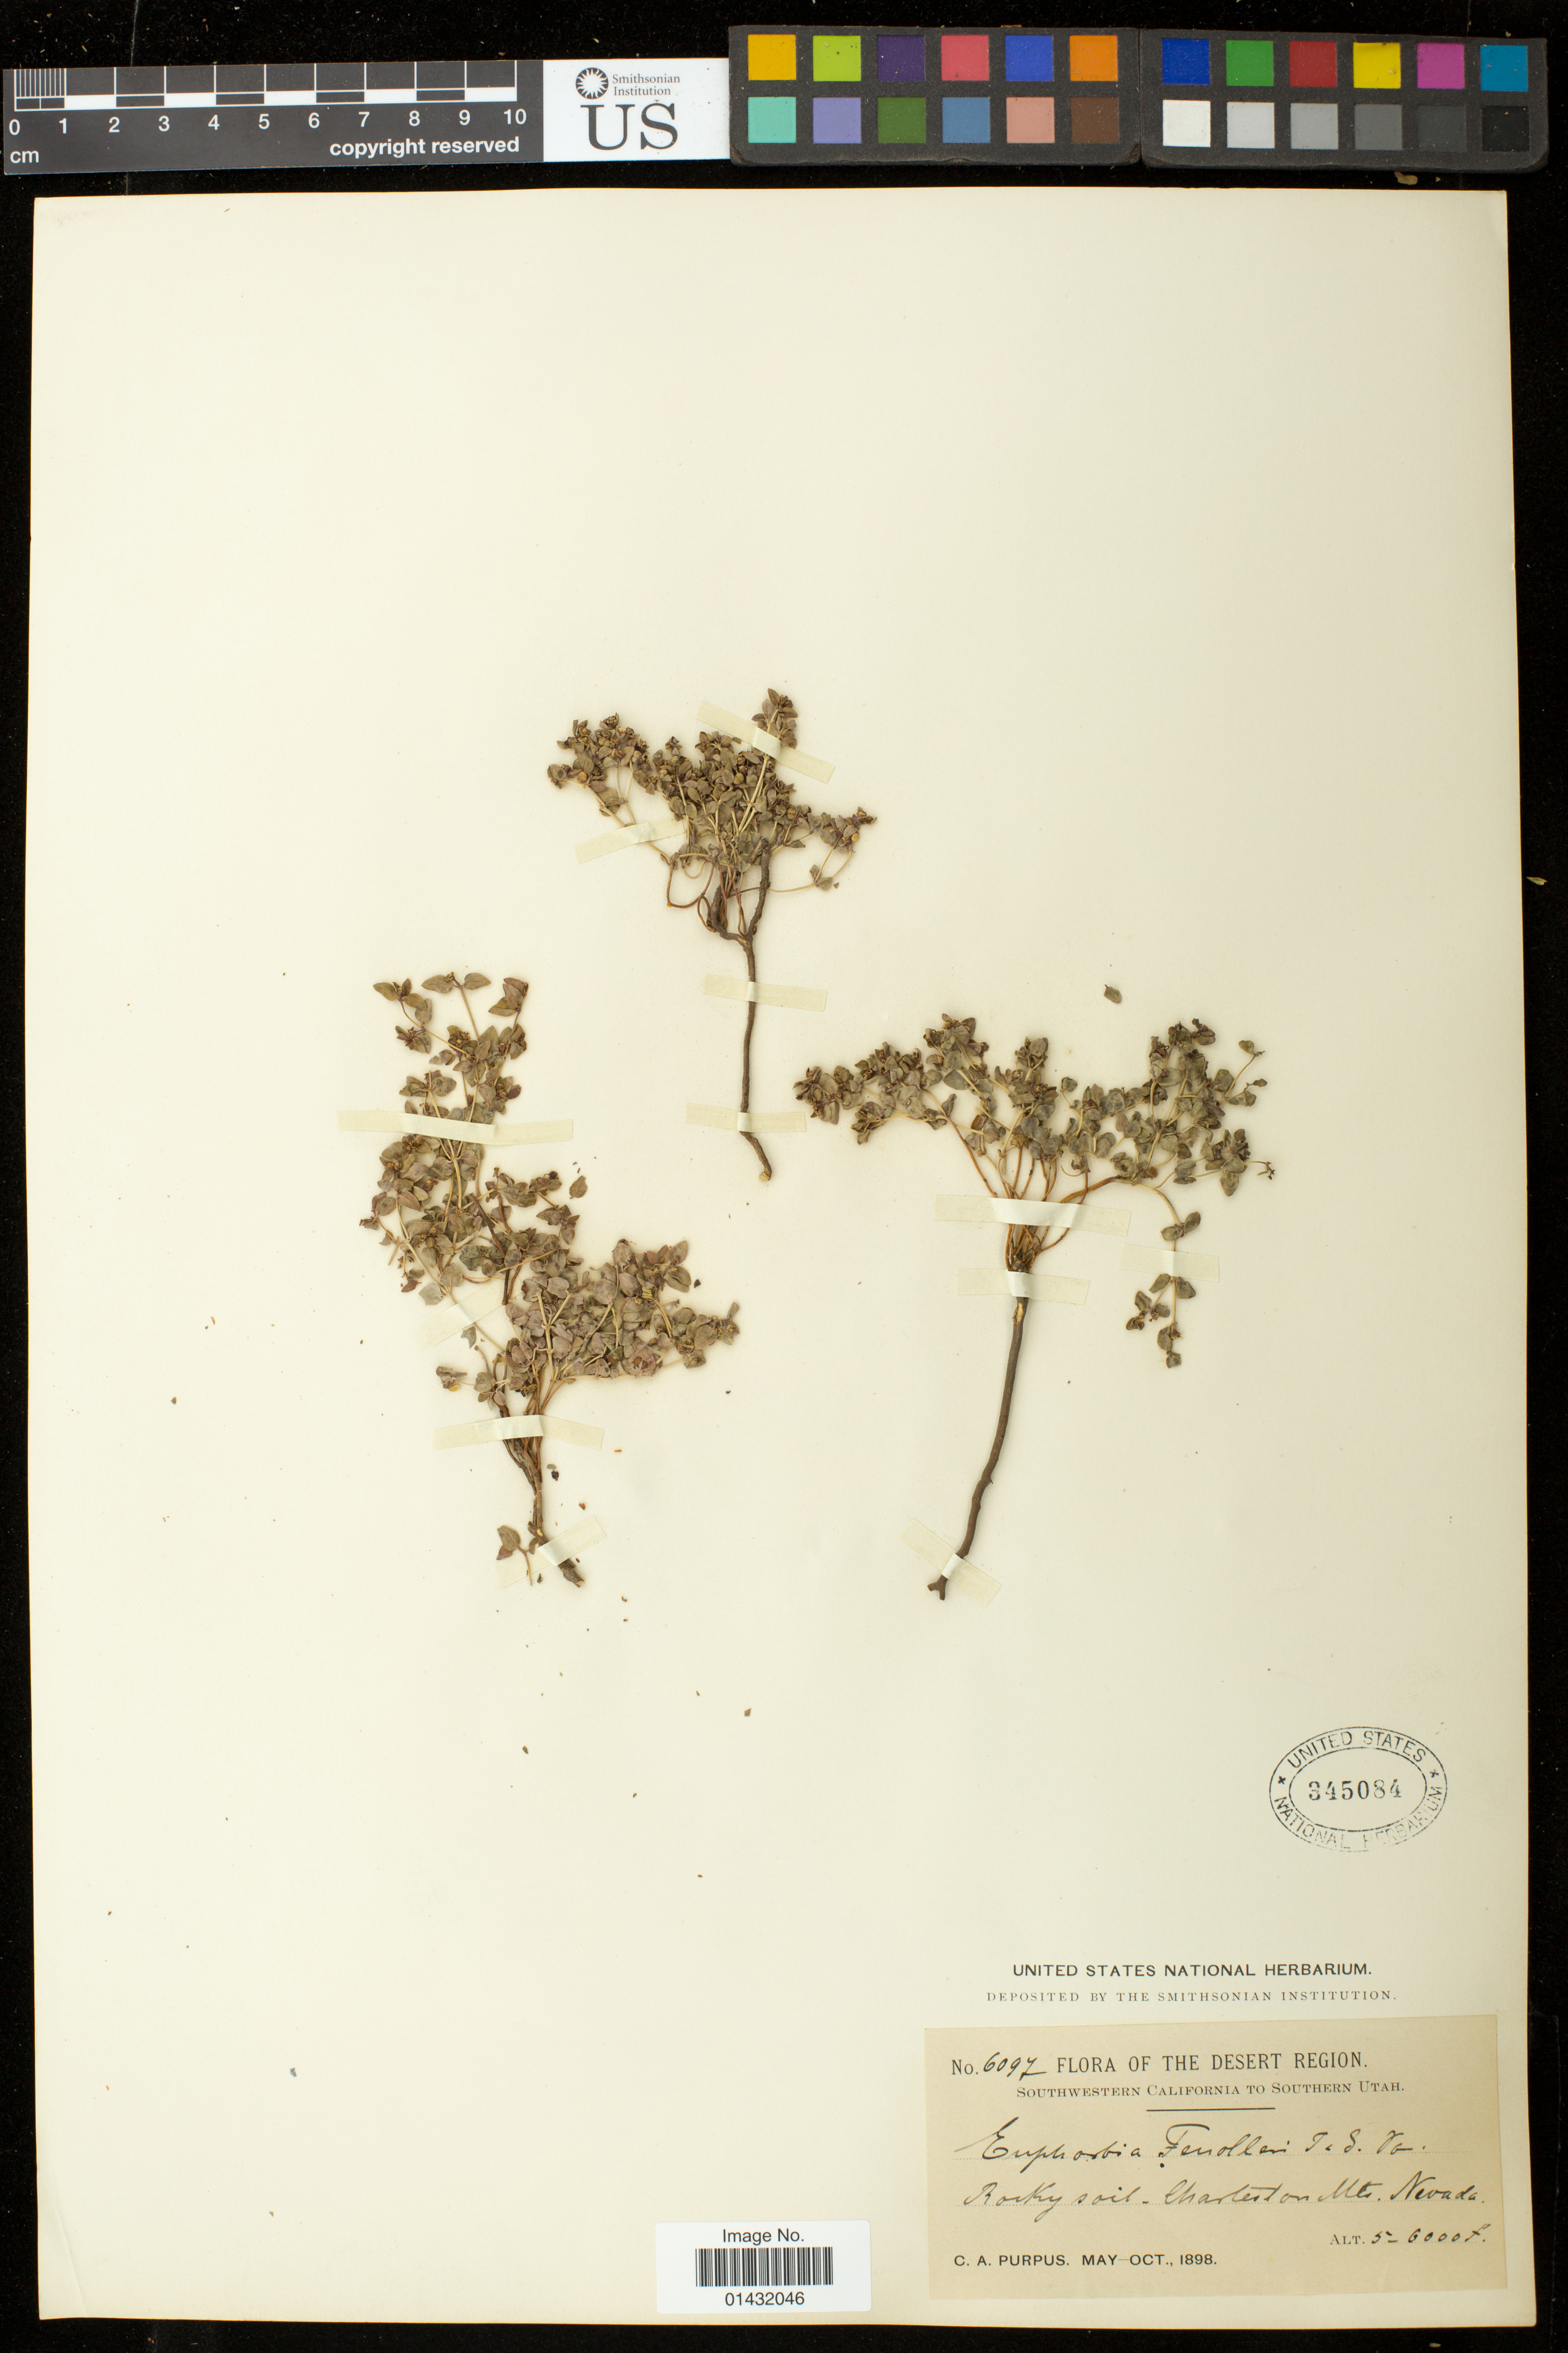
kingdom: Plantae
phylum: Tracheophyta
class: Magnoliopsida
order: Malpighiales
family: Euphorbiaceae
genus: Euphorbia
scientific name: Euphorbia fendleri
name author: Torr. & A. Gray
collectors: C. A. Purpus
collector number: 6097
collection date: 1898-05/1898-10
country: United States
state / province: Nevada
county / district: Clark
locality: Charleston Mts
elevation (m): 1524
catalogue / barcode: US 345084